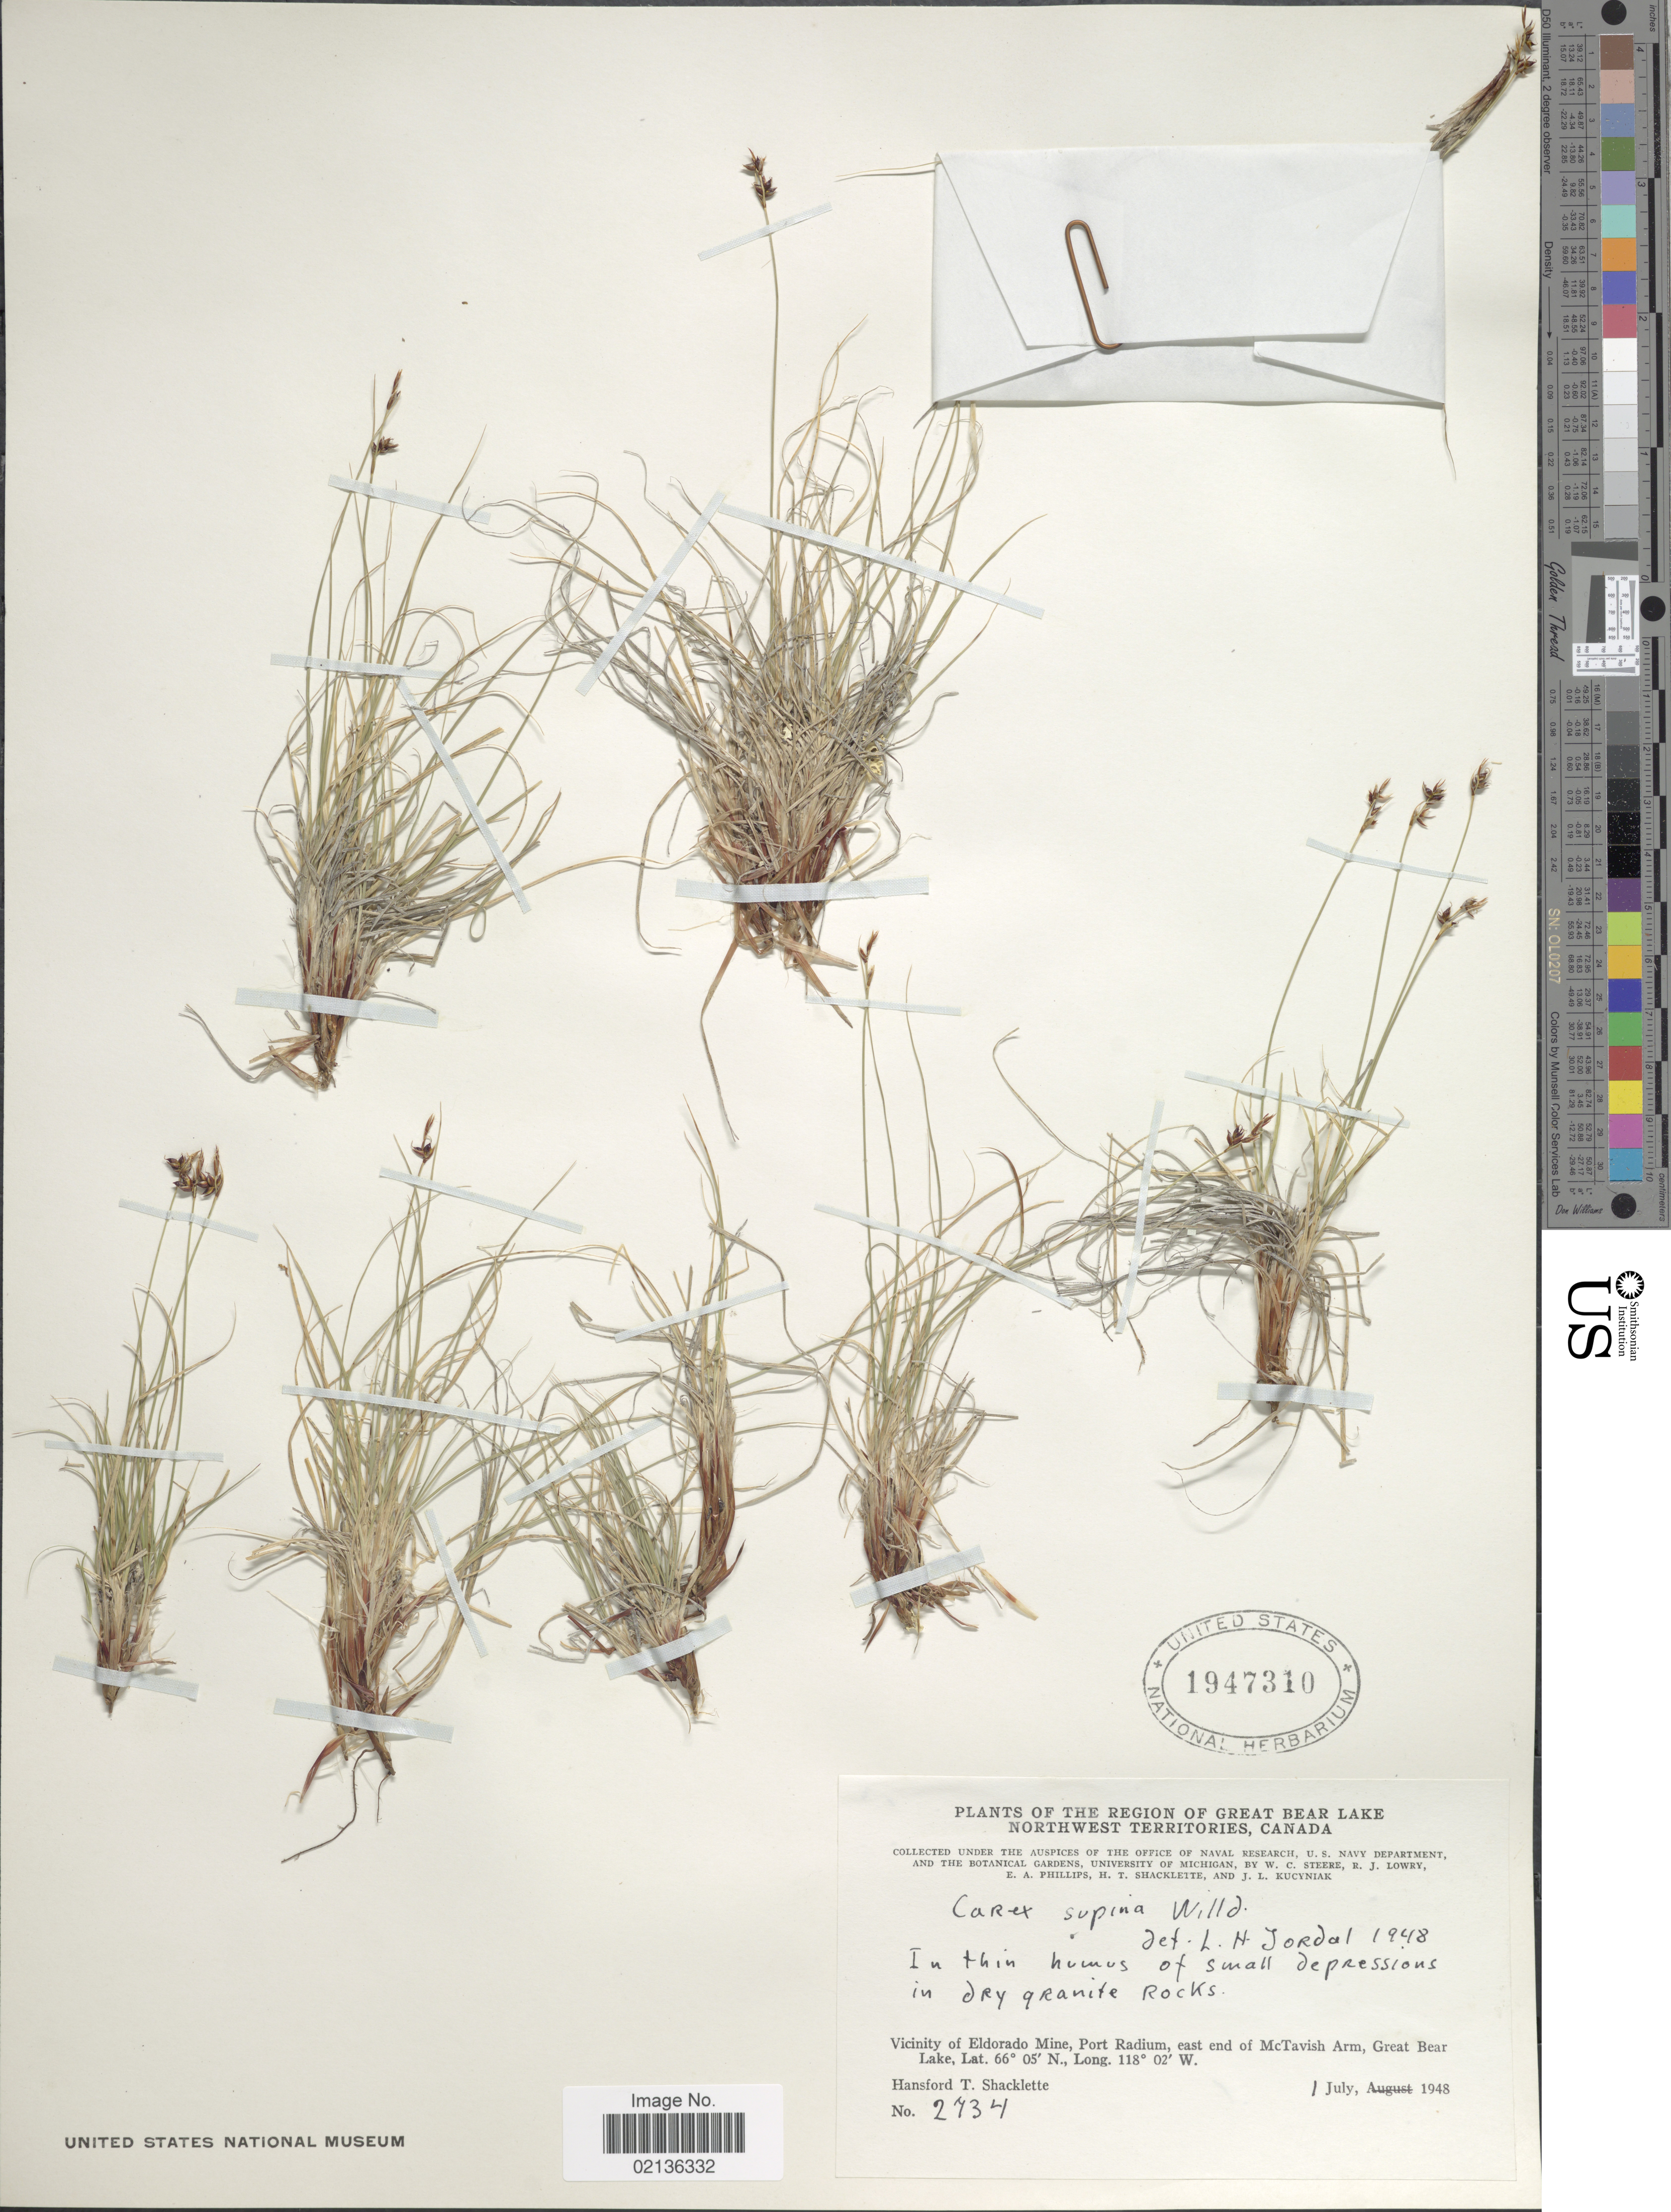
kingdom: Plantae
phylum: Tracheophyta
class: Liliopsida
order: Poales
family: Cyperaceae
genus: Carex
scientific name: Carex supina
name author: Willd. ex Wahlenb.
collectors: H. Shacklette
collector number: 2734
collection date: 1948-07-01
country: Canada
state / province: Northwest Territories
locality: The Region of Great Bear Lake, Vicinity of Eldorado Mine, Port Radium, east end of McTavish Arm, Great Bear Lake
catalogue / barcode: US 1947310